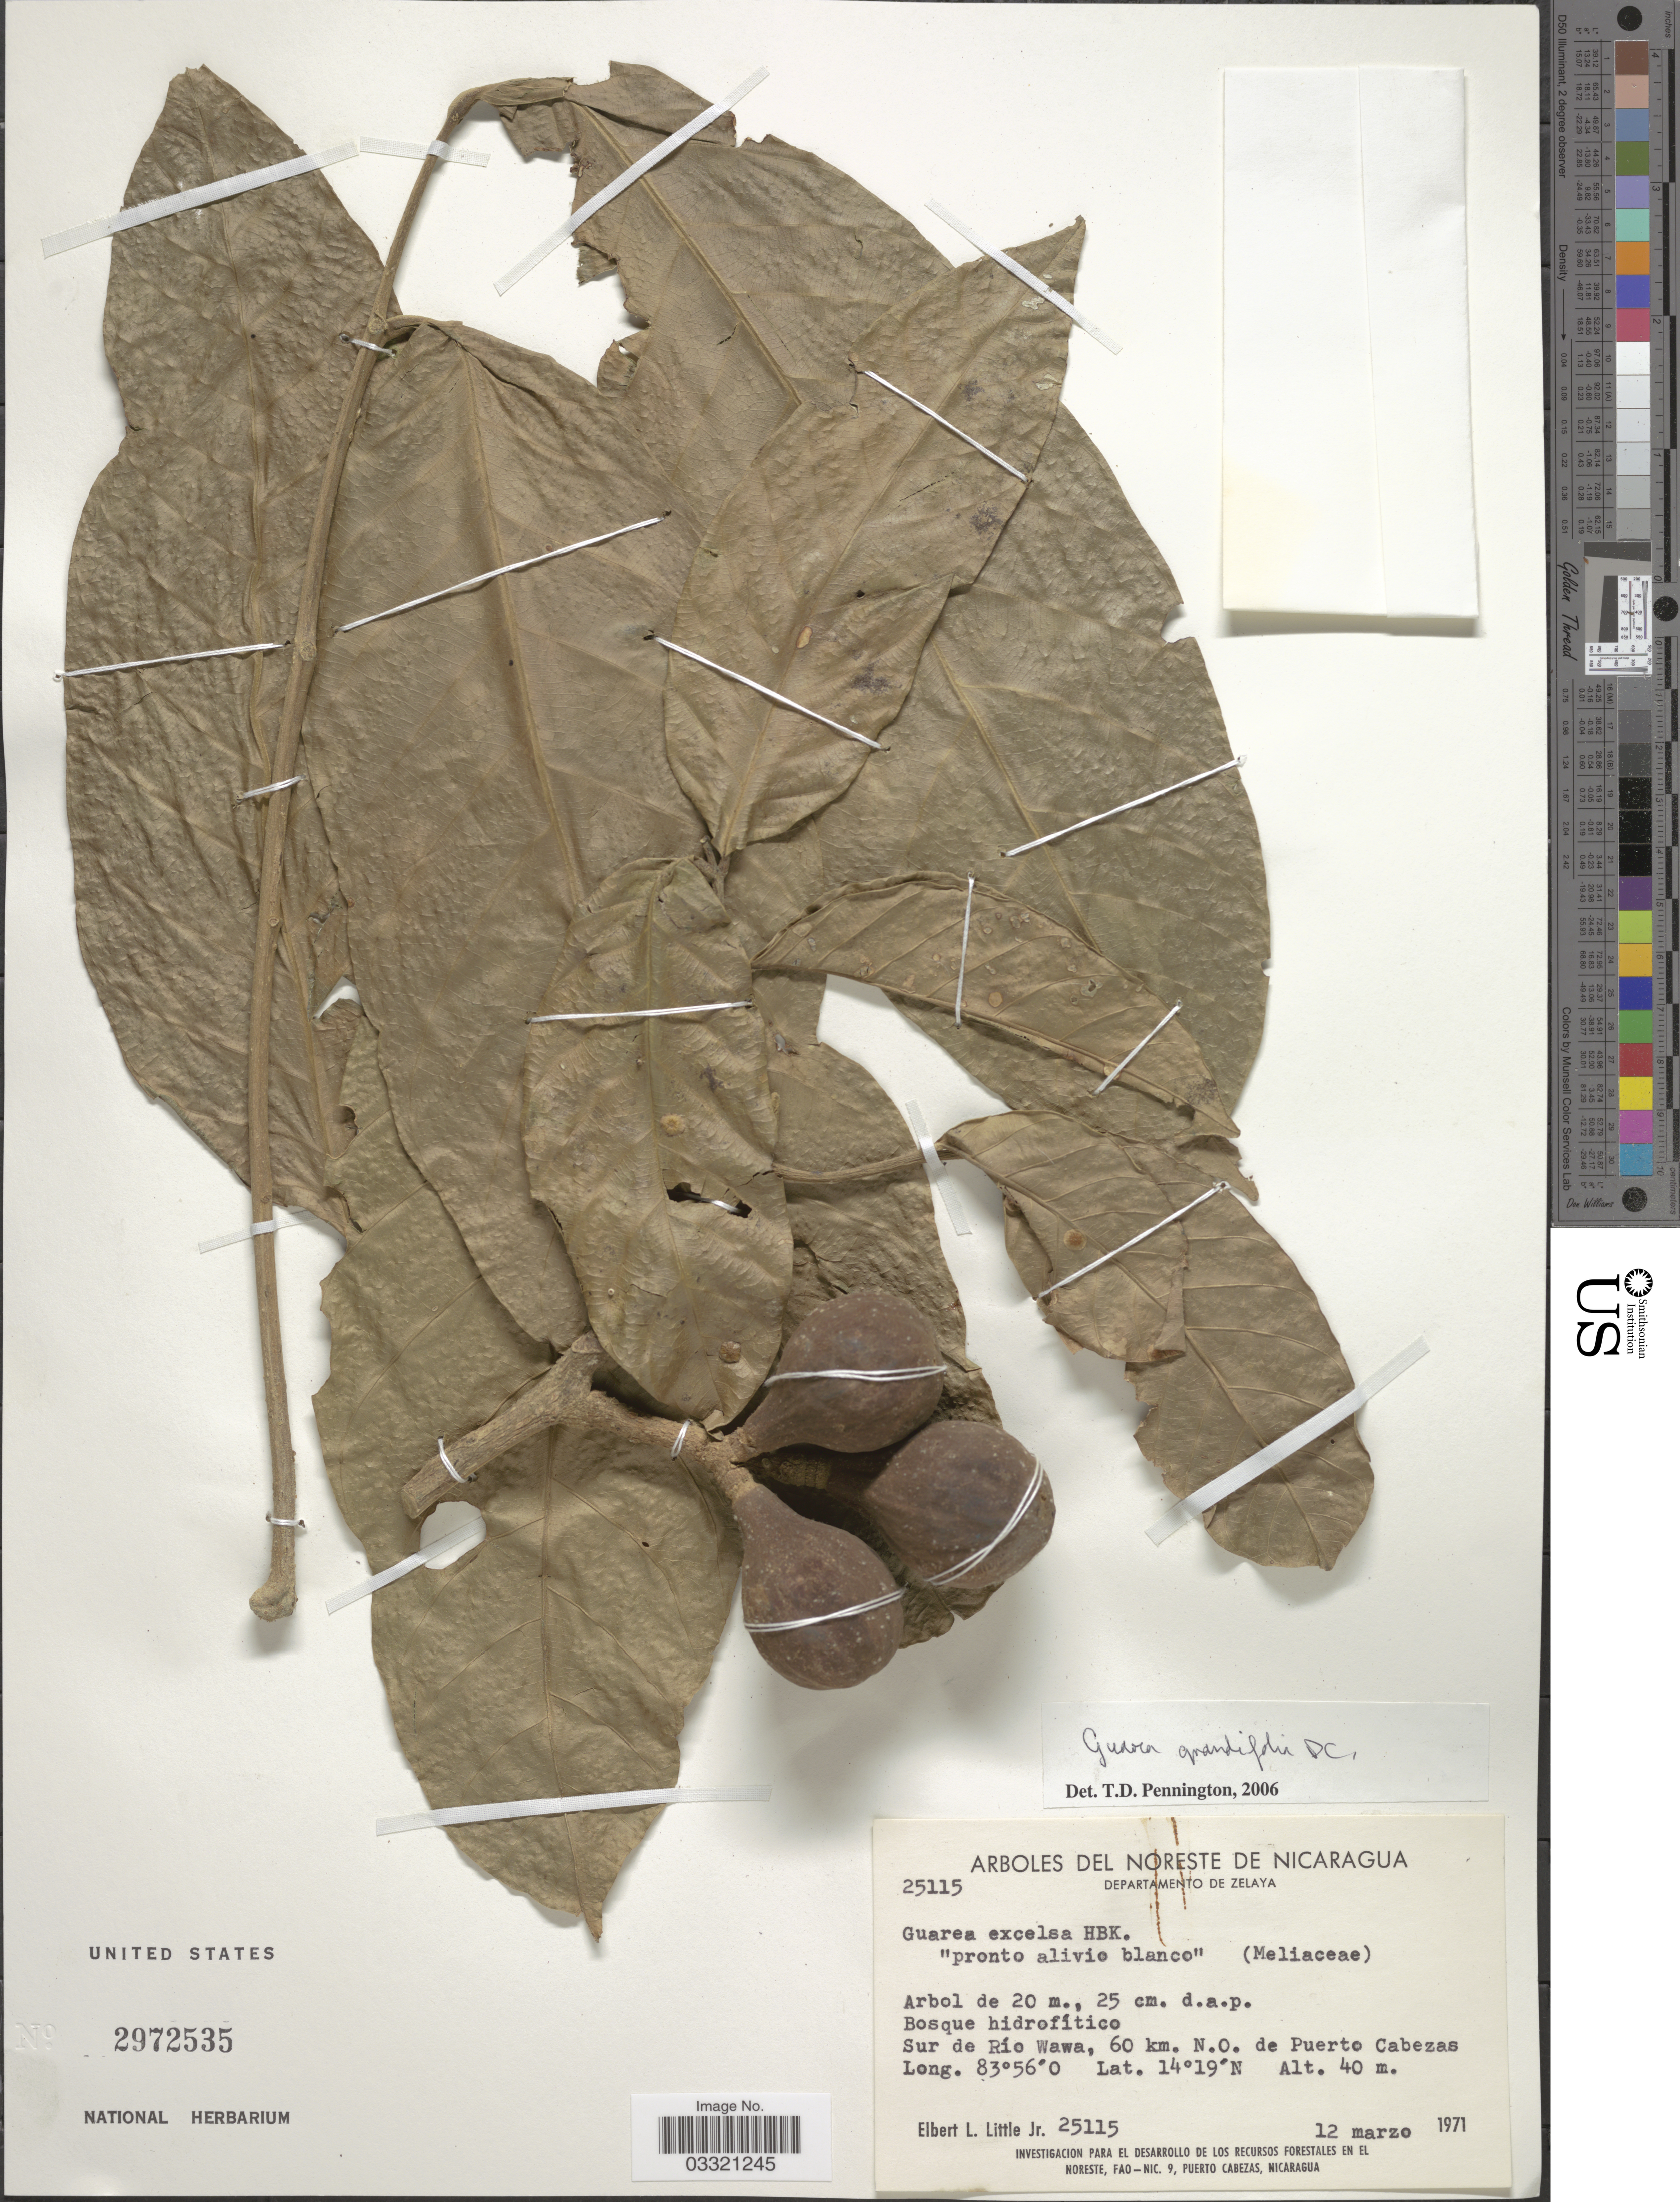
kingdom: Plantae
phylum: Tracheophyta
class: Magnoliopsida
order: Sapindales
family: Meliaceae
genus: Guarea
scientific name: Guarea grandifolia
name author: DC.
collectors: E. L. Little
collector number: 25115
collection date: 1971-03-12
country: Nicaragua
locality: Noreste de Nicaragua. Departamento de Zelaya. Sur de Río Wawa, 60 km. N.O. de Puerto Cabezas.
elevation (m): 40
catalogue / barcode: US 2972535